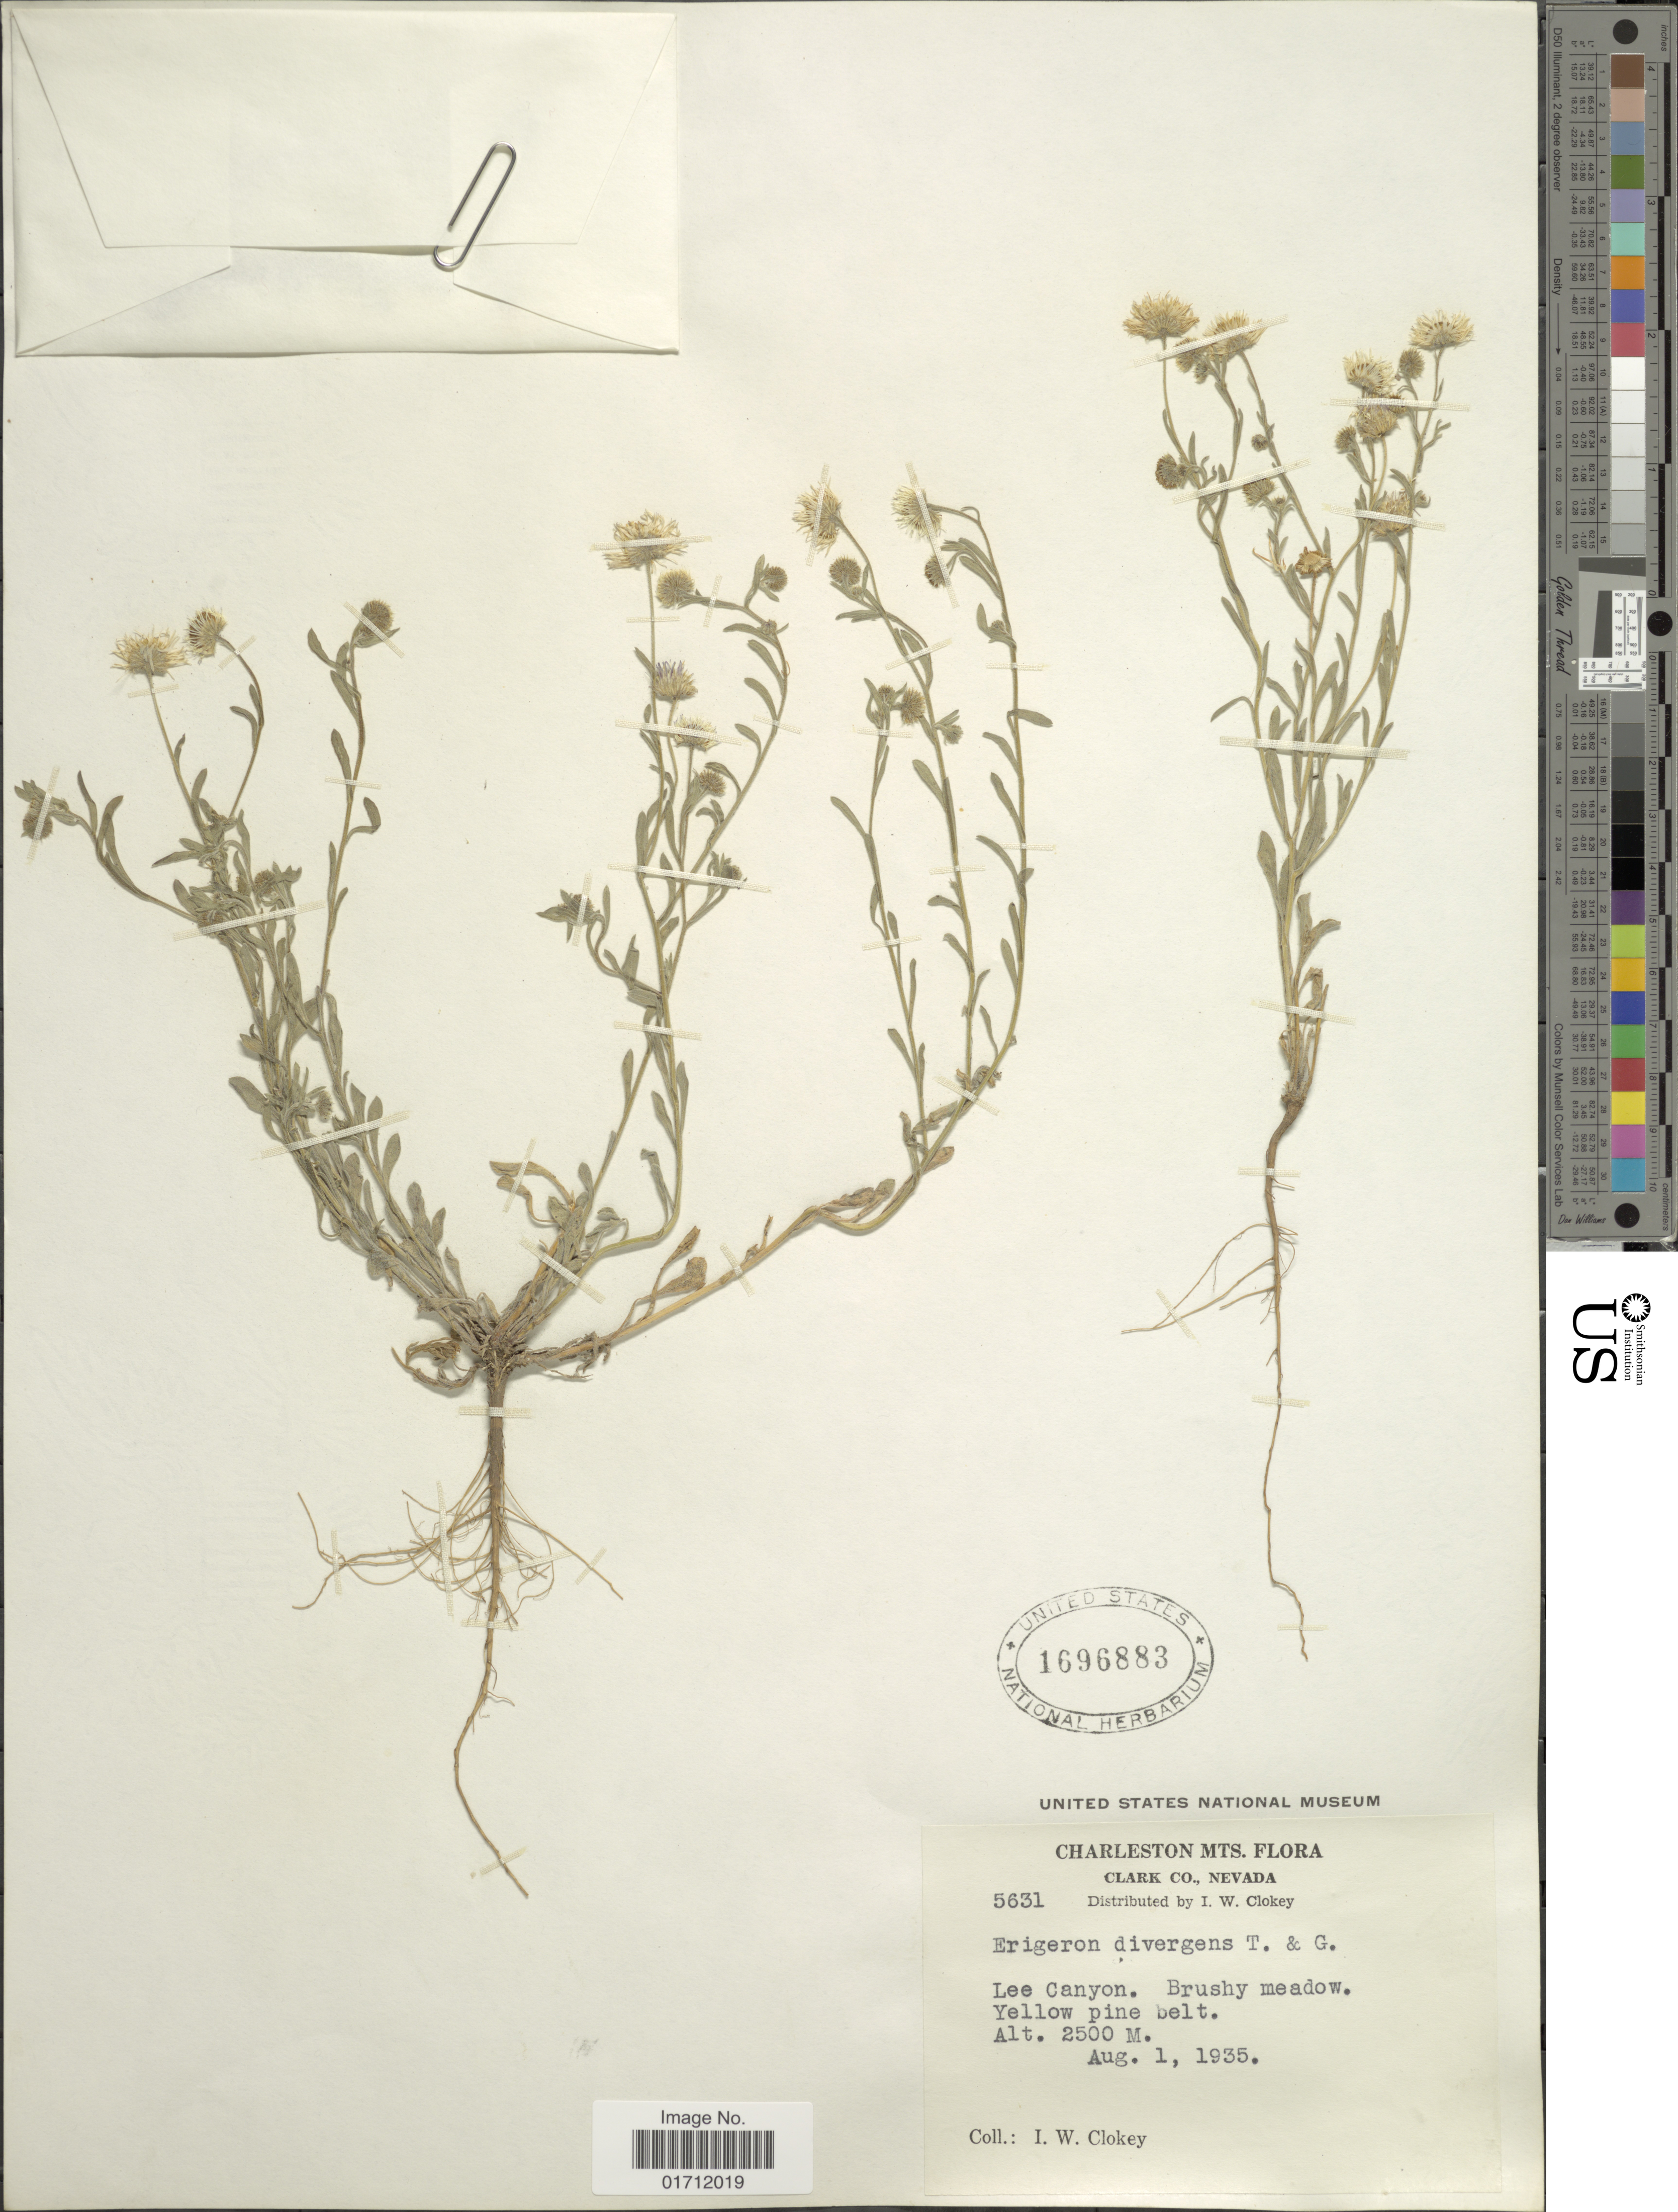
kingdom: Plantae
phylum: Tracheophyta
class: Magnoliopsida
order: Asterales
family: Asteraceae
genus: Erigeron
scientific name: Erigeron divergens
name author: Torr. & A. Gray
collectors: I. W. Clokey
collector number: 5631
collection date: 1935-08-01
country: United States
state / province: Nevada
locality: Charleston Mts, Clark Co., Lee Canyon.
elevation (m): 2500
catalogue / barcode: US 1696883